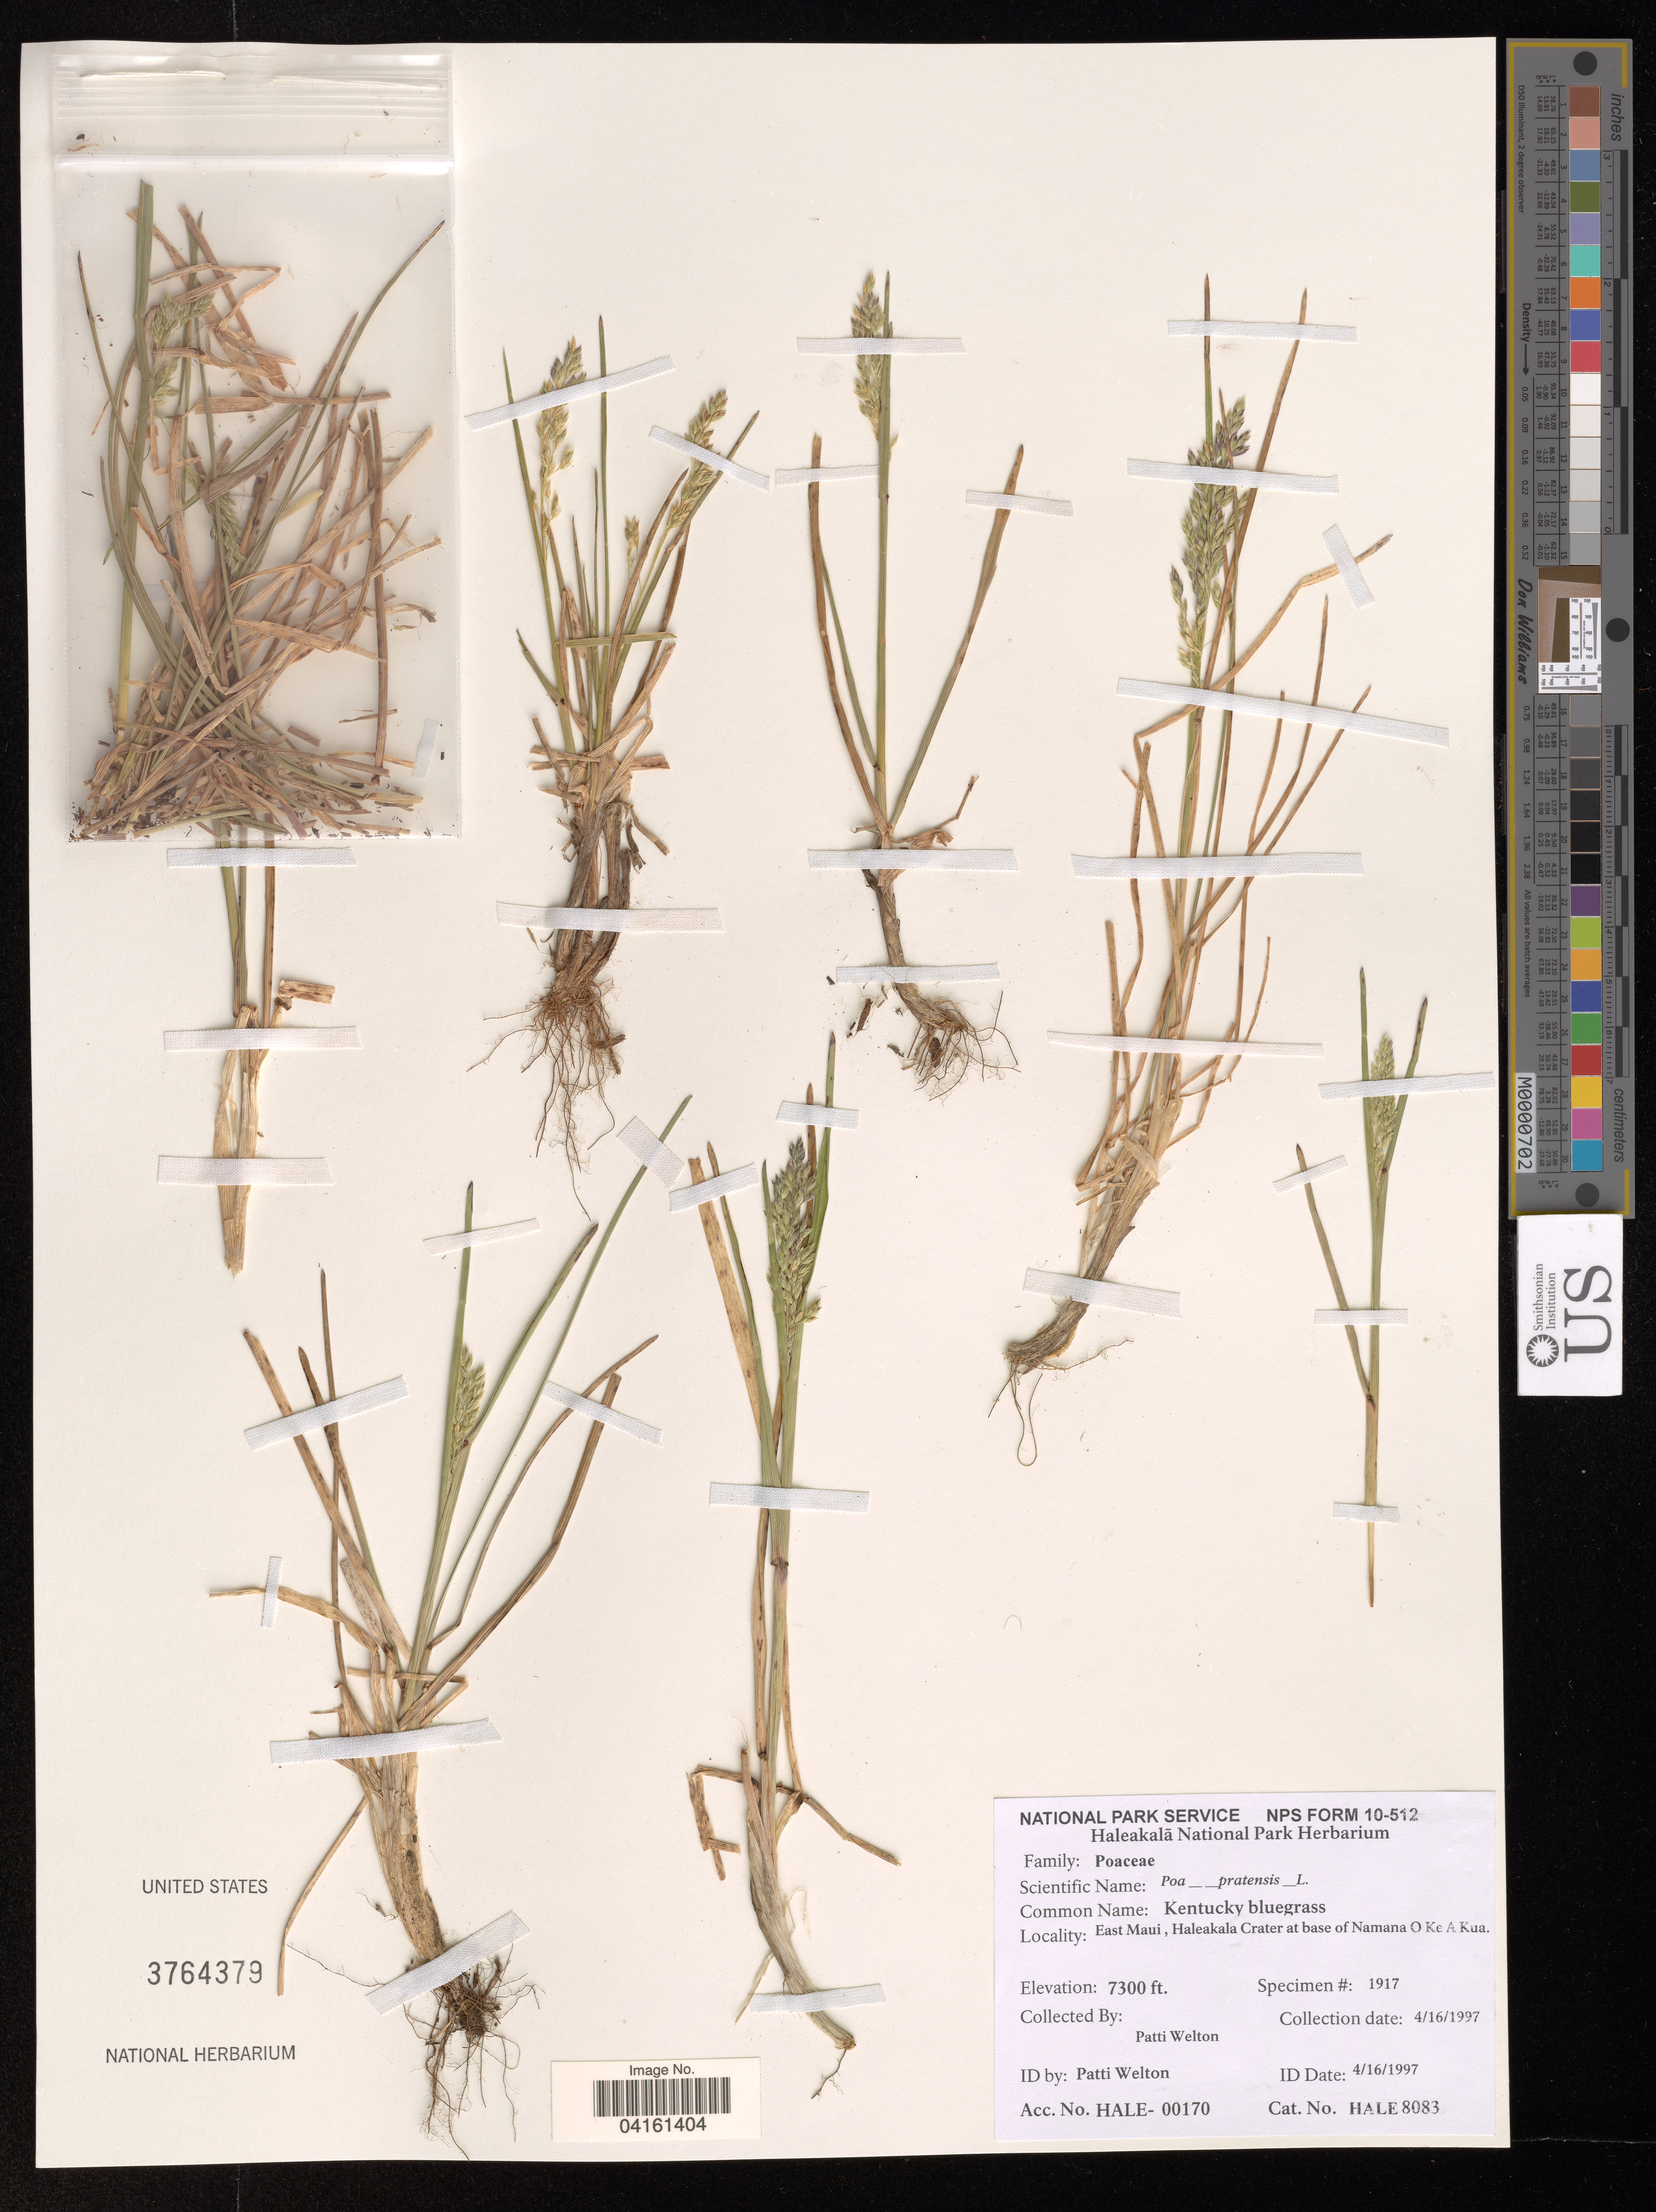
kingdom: Plantae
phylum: Tracheophyta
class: Liliopsida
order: Poales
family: Poaceae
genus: Poa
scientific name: Poa pratensis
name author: L.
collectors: P. Welton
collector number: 1917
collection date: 1997-04-16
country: United States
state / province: Hawaii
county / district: Maui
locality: East Maui, Haleakala Crater at base of Namana O Ke A Kua.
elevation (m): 2225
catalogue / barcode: US 3764379